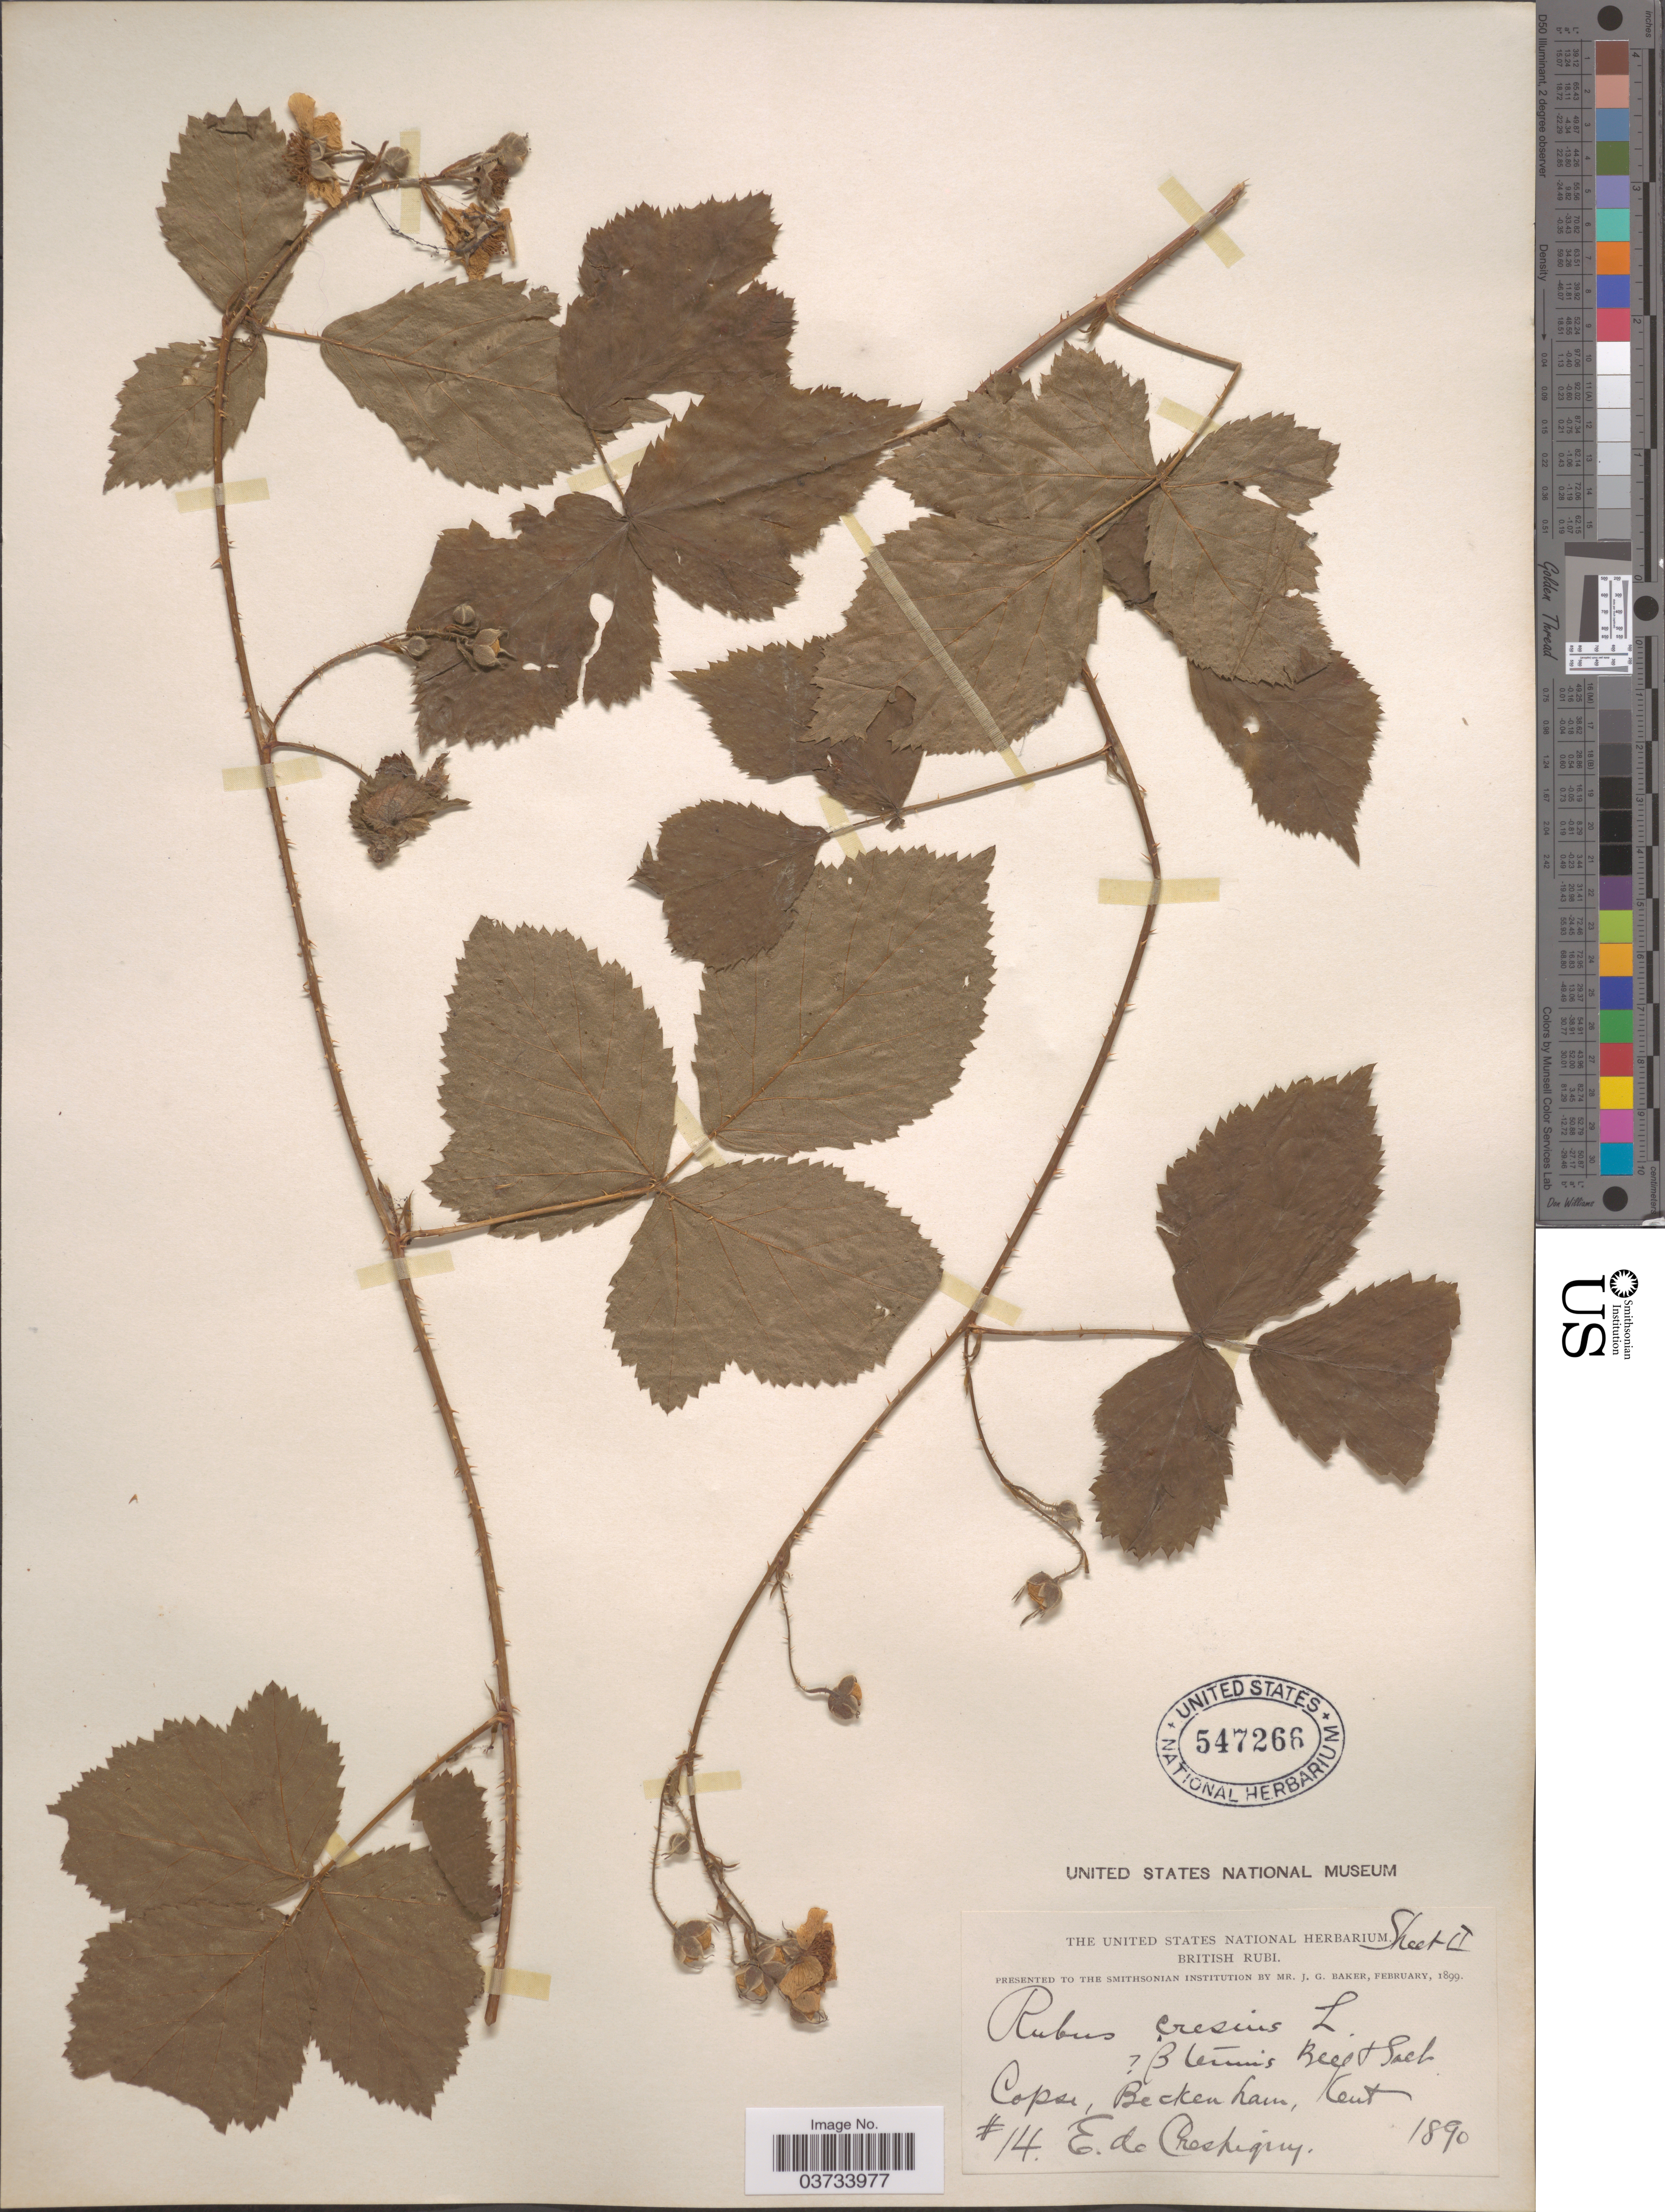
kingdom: Plantae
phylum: Tracheophyta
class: Magnoliopsida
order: Rosales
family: Rosaceae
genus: Rubus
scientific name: Rubus caesius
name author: L.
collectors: E. de Crespigny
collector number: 14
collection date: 1890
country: United Kingdom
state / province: England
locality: Copse, Beckenham, Kent.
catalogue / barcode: US 547266